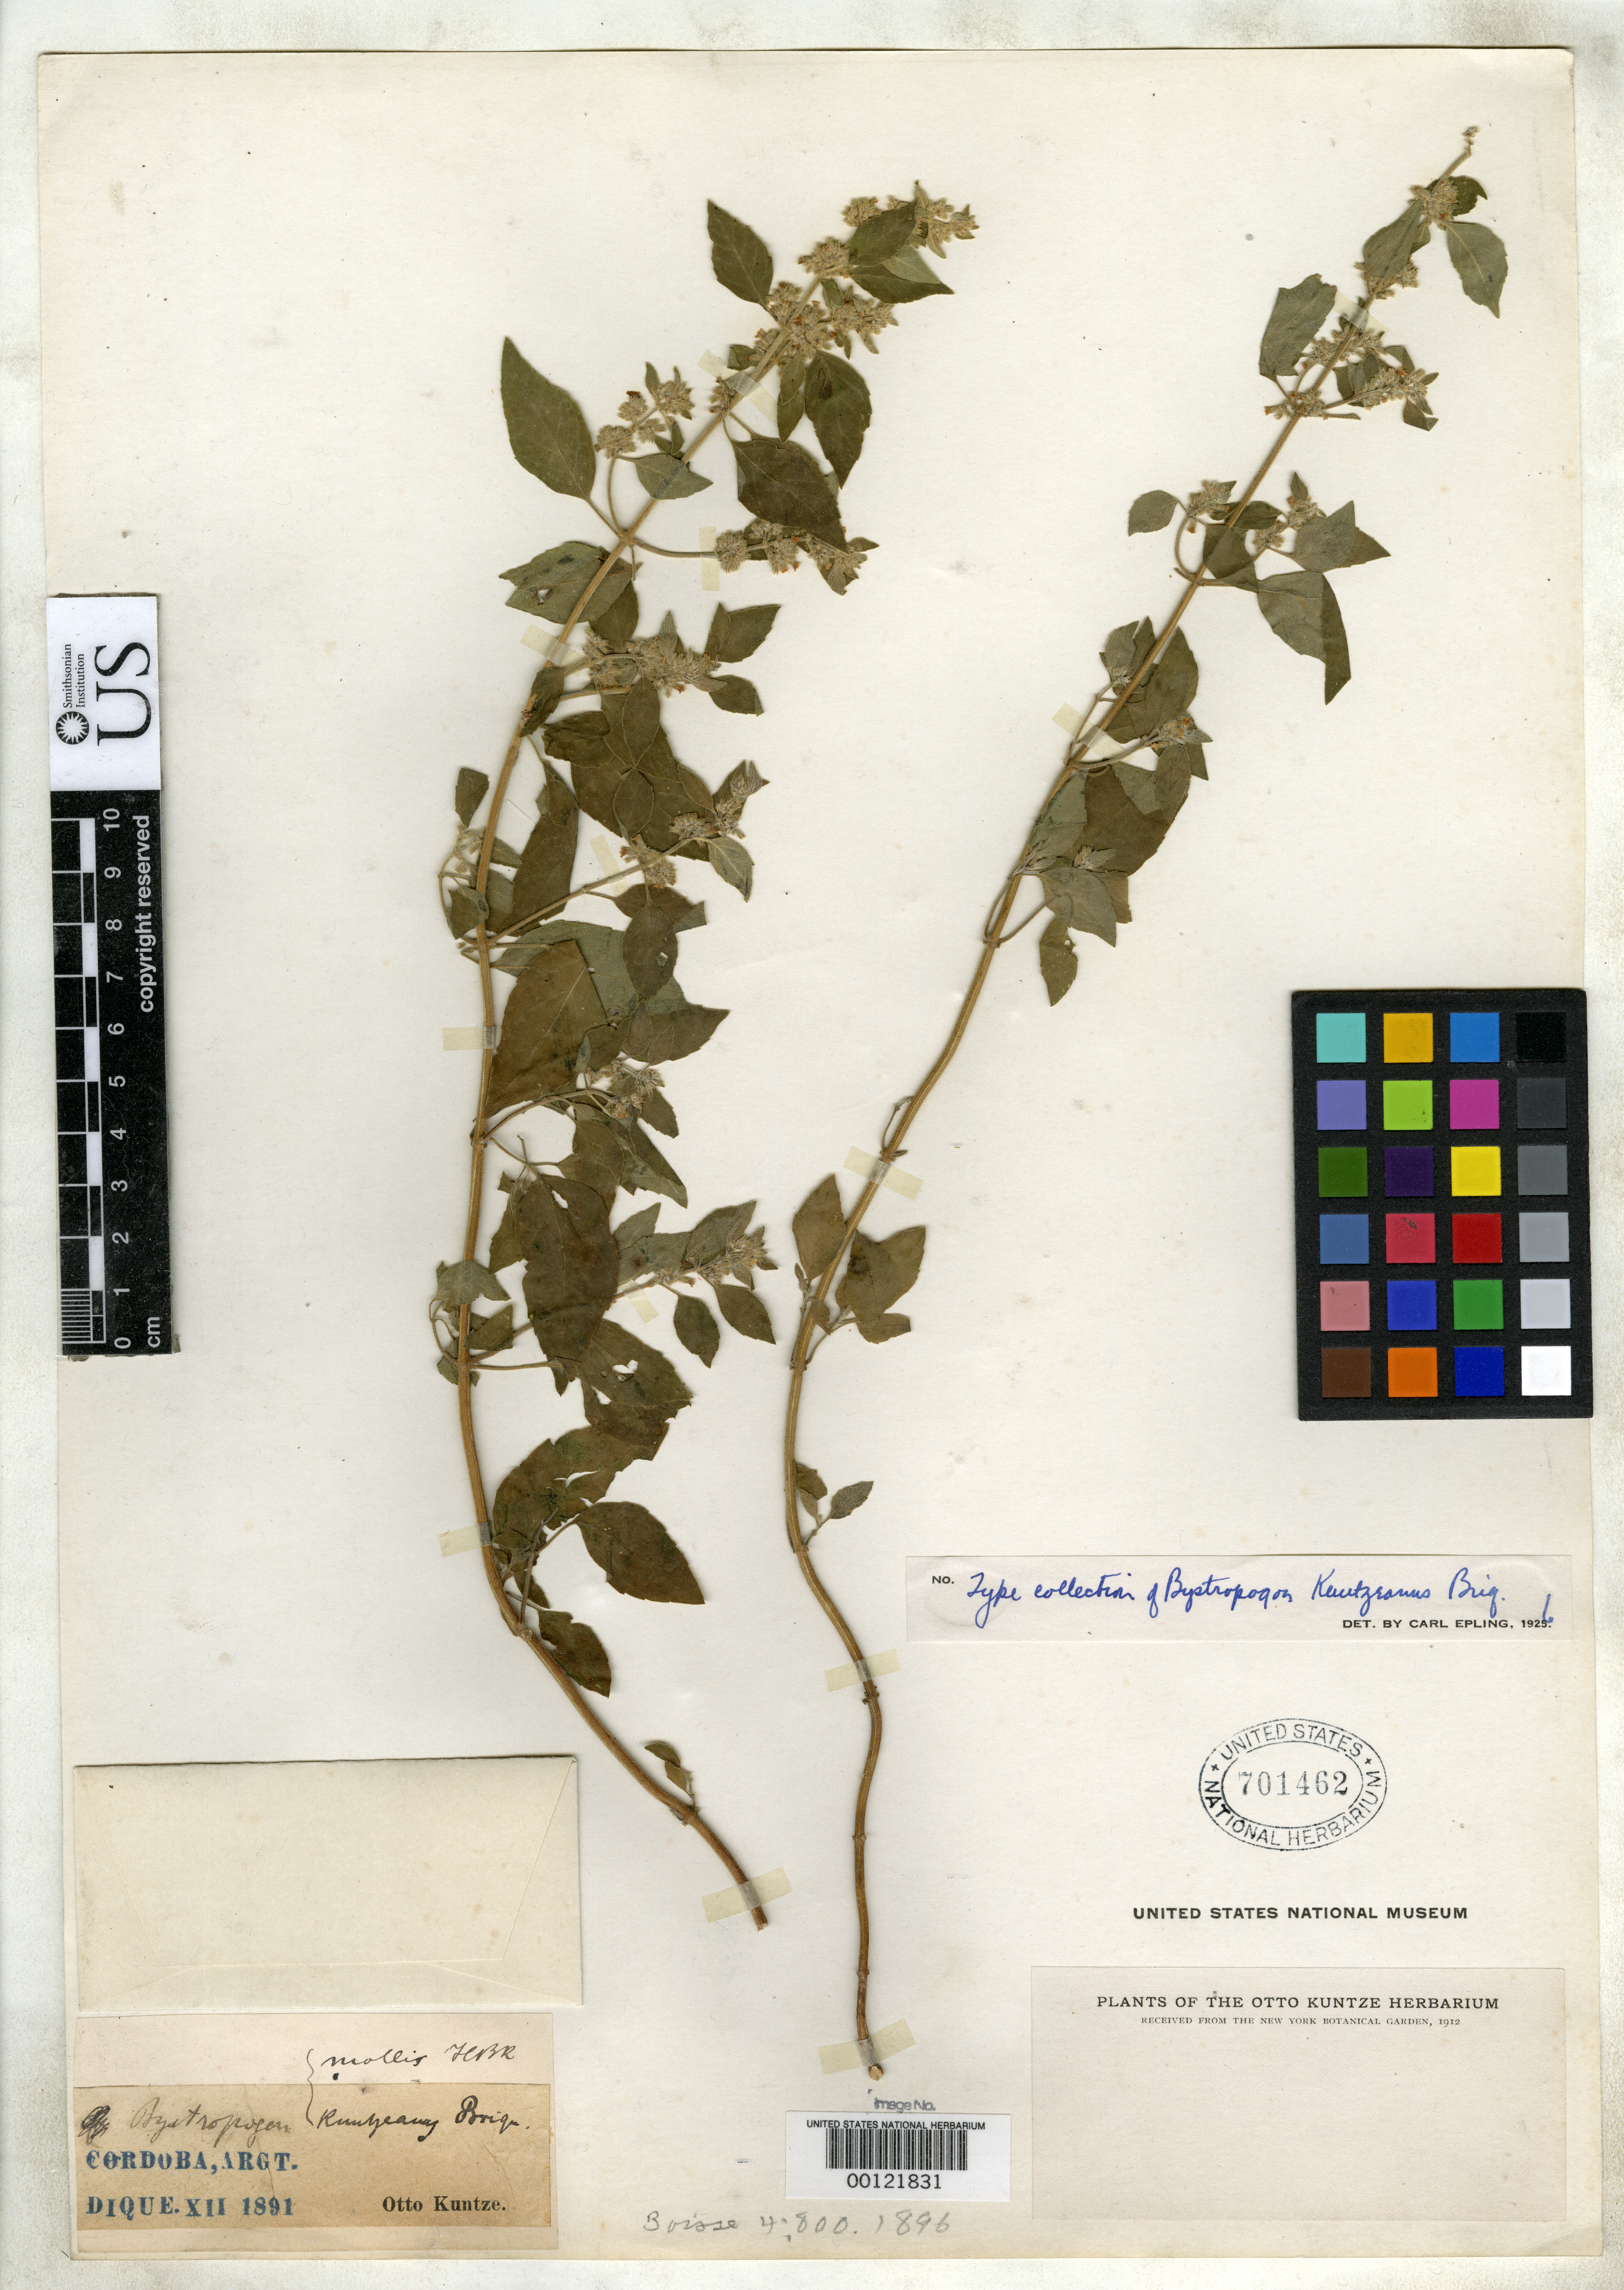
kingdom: Plantae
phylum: Tracheophyta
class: Magnoliopsida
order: Lamiales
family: Lamiaceae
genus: Bystropogon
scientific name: Bystropogon kuntzeanus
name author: Briq.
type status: Isotype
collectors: C.E.O. Kuntze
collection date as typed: XII 91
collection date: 1891-12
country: Argentina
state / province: Córdoba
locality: Cordoba, Argt.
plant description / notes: Cited 1936 by Epling, Repert. Spec. Nov. Regni Veg. Beih. 85.; "Dique. XII 1891"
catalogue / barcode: US 701462